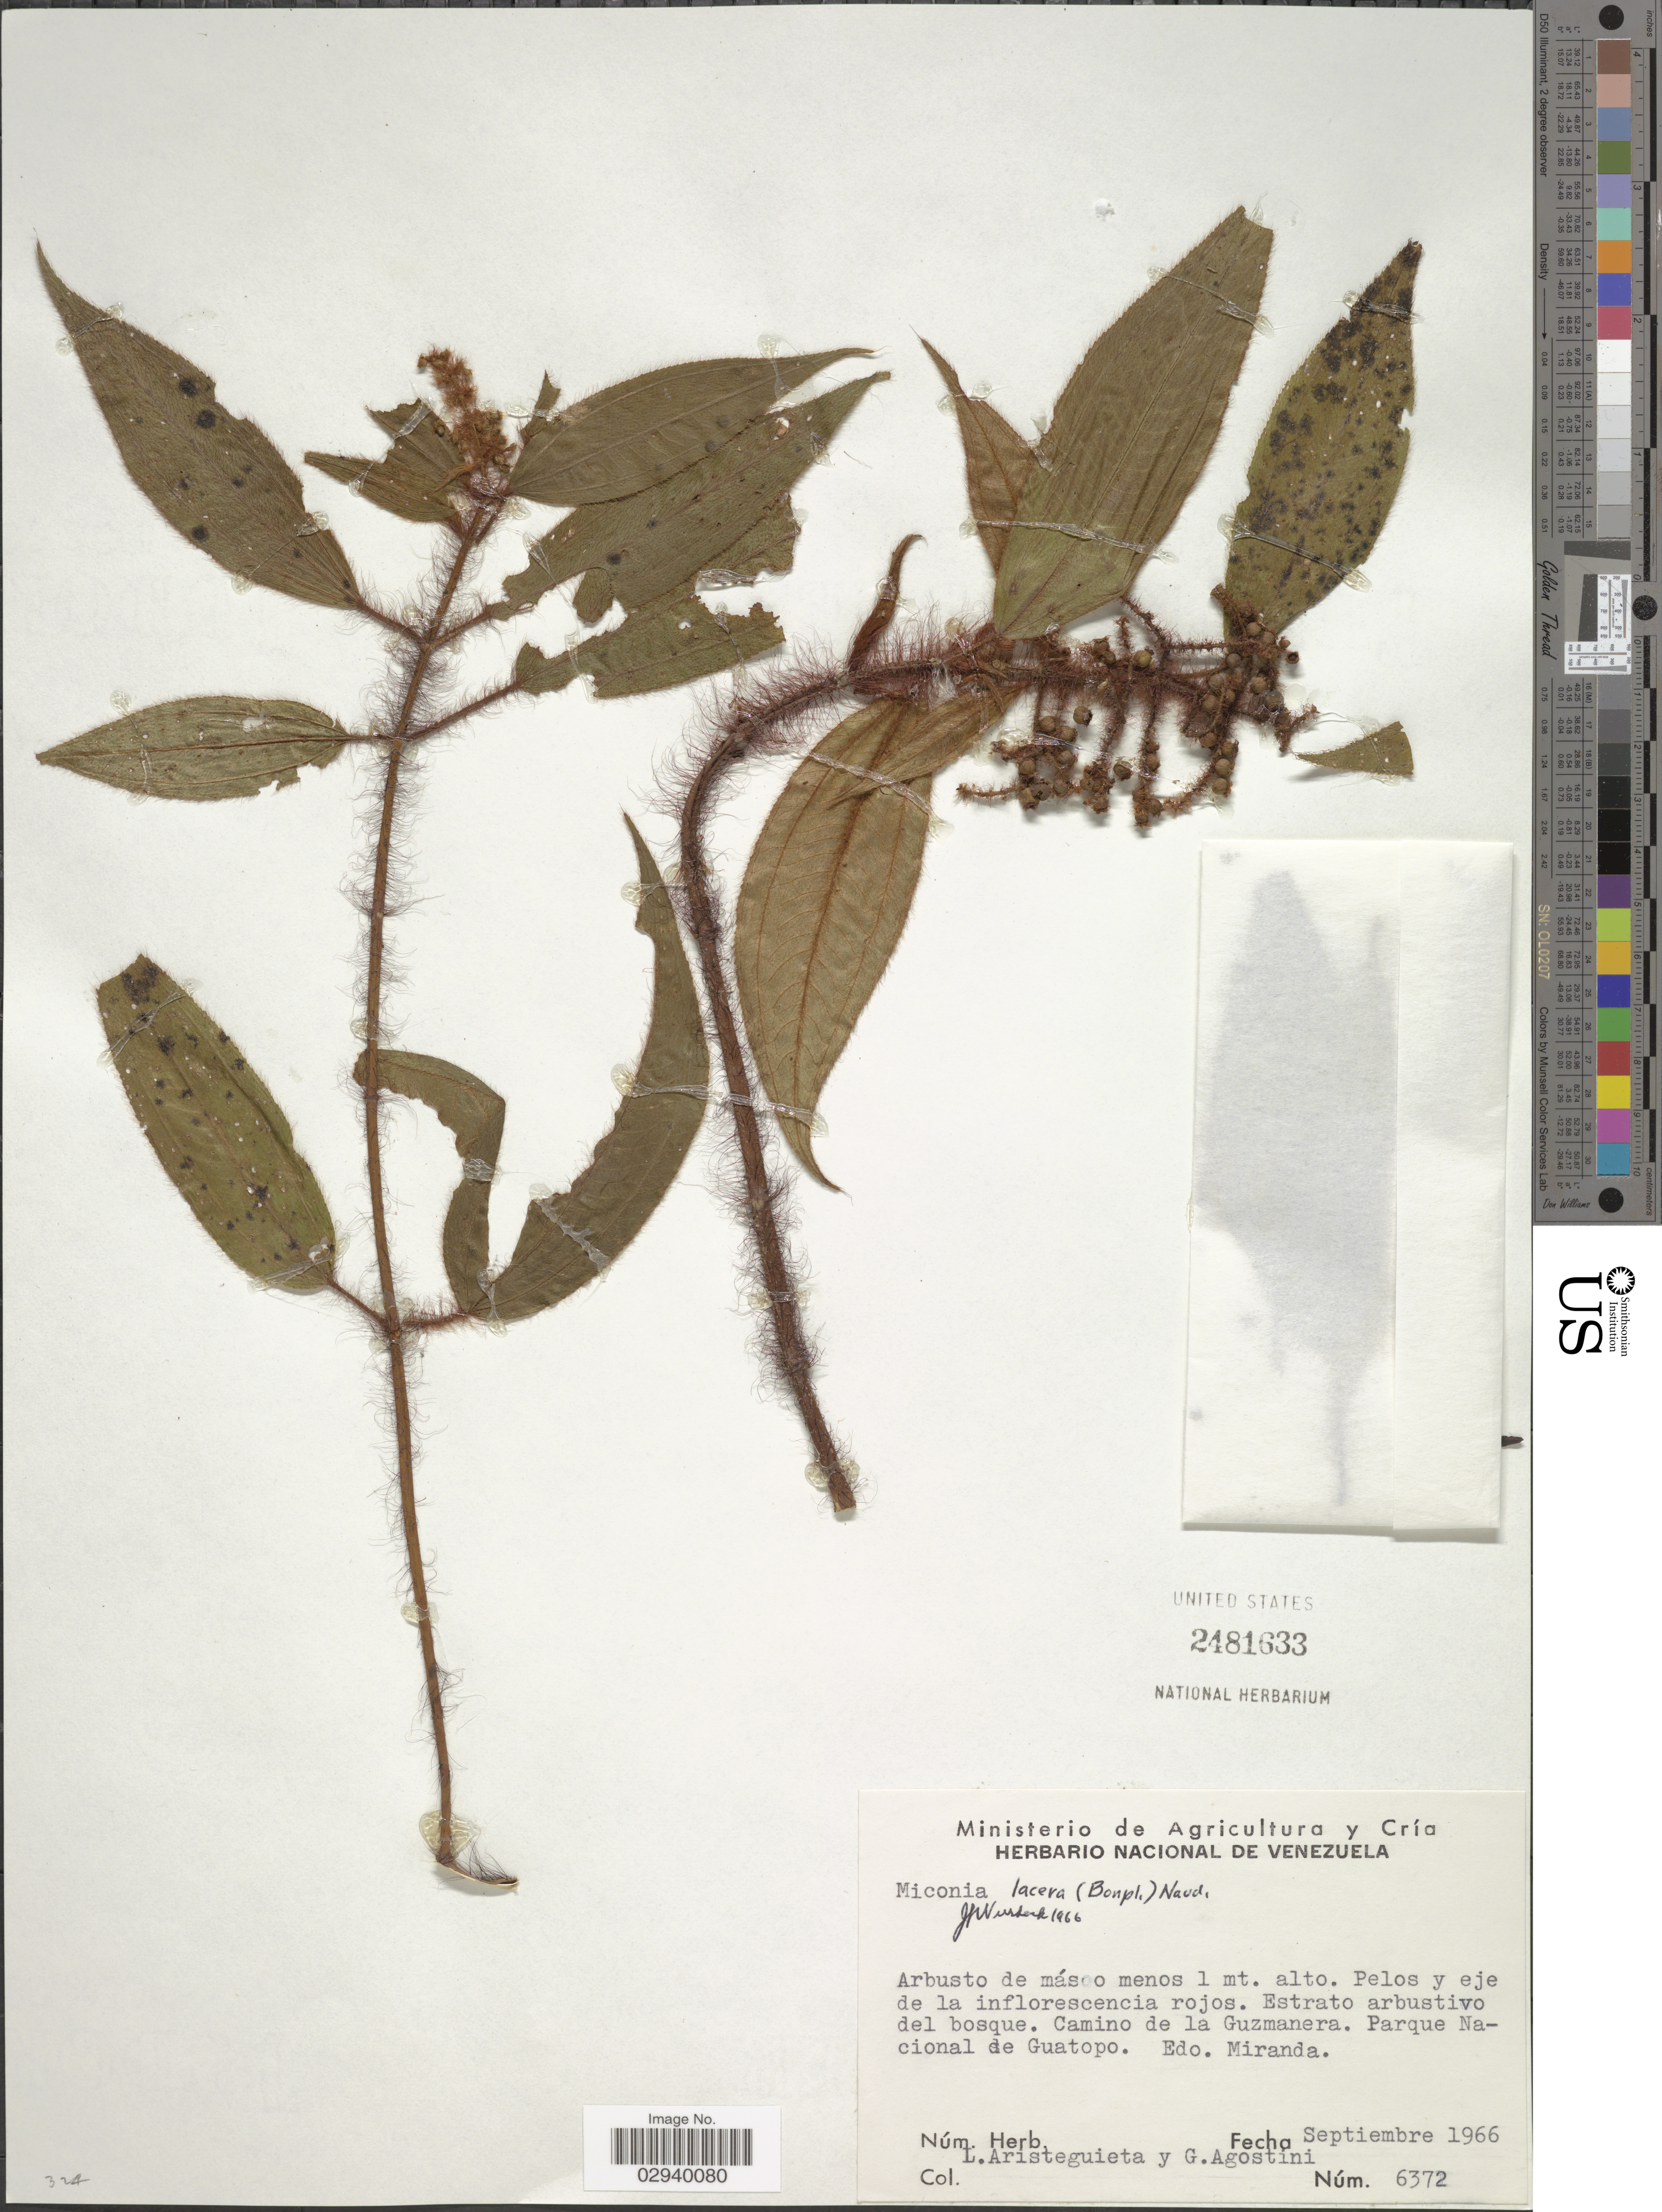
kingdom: Plantae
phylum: Tracheophyta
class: Magnoliopsida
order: Myrtales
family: Melastomataceae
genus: Miconia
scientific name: Miconia lacera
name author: (Bonpl.) Naudin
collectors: L. Aristeguieta & G. Agostini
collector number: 6372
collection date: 1966-09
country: Venezuela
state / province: Miranda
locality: Camino de la Guzmanera. Parque Nacional de Guatopo.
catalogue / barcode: US 2481633